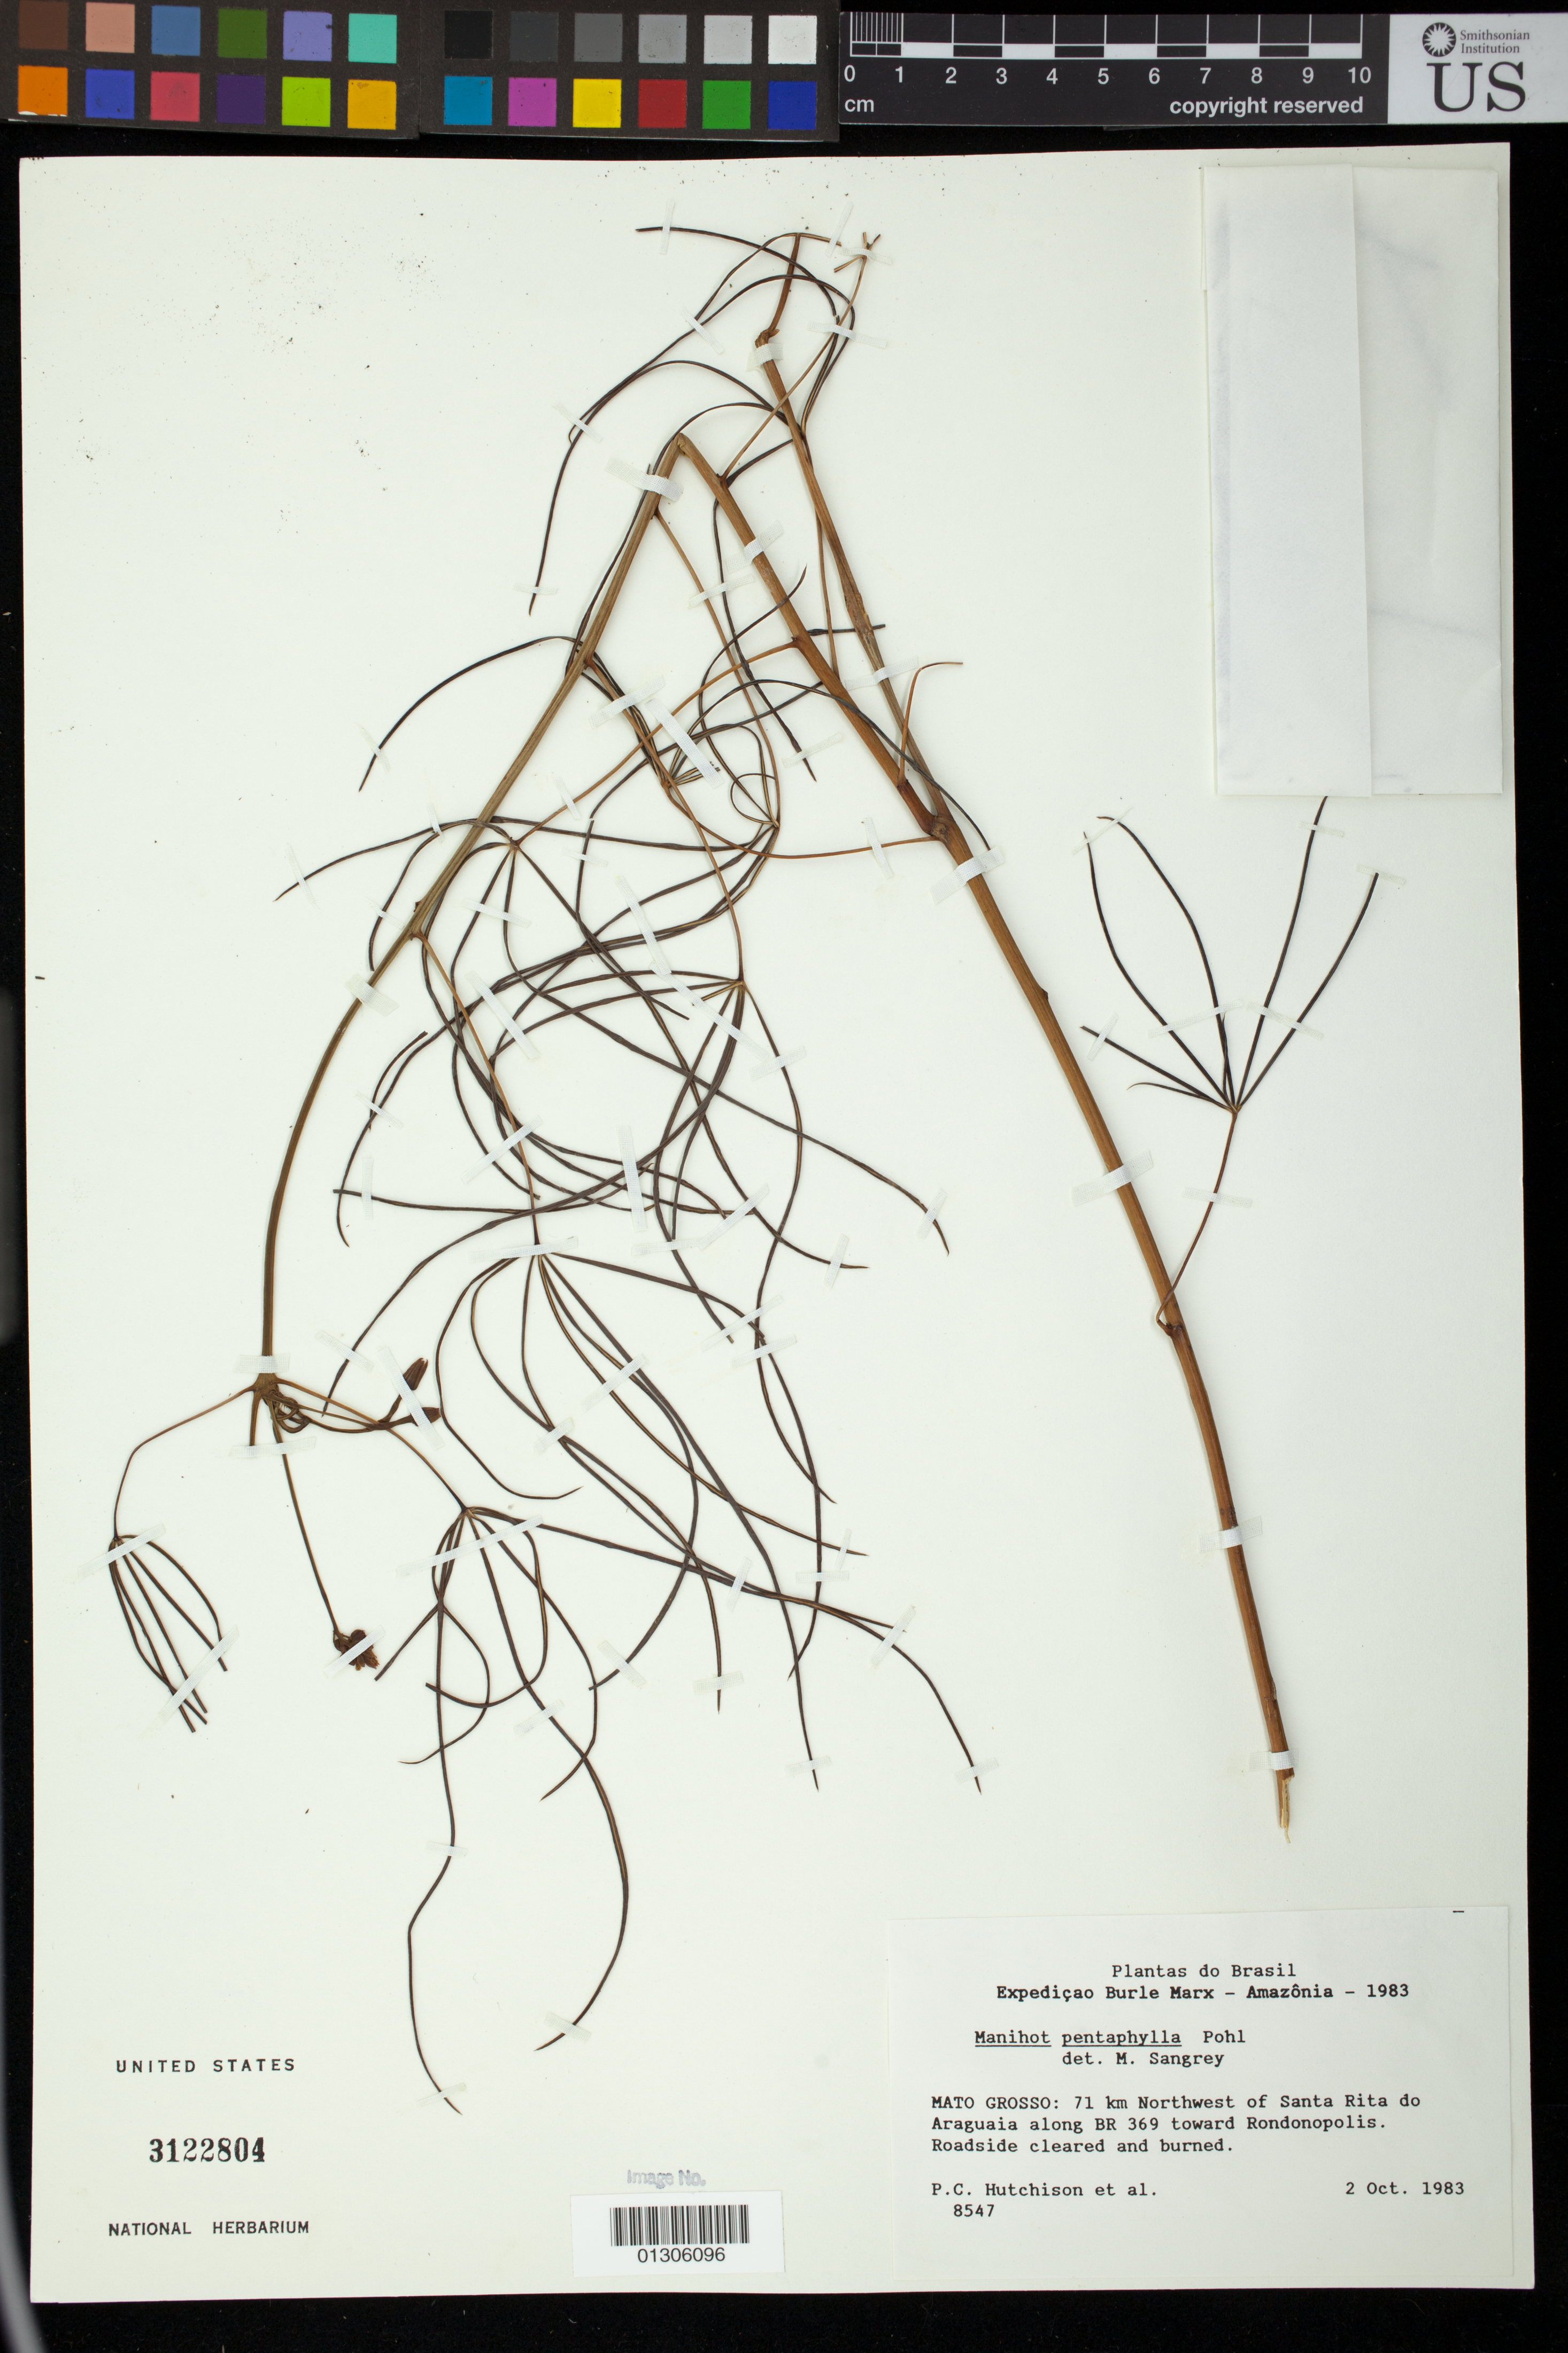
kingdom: Plantae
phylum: Tracheophyta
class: Magnoliopsida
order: Malpighiales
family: Euphorbiaceae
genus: Manihot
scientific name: Manihot pentaphylla subsp. pentaphylla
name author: Pohl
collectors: P. Hutchinson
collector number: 8547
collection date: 1983-02-10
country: Brazil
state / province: Mato Grosso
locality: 71 km Northwest of Santa Rita do Araguaia along BR 369 toward Rondonopolis.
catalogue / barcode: US 3122804